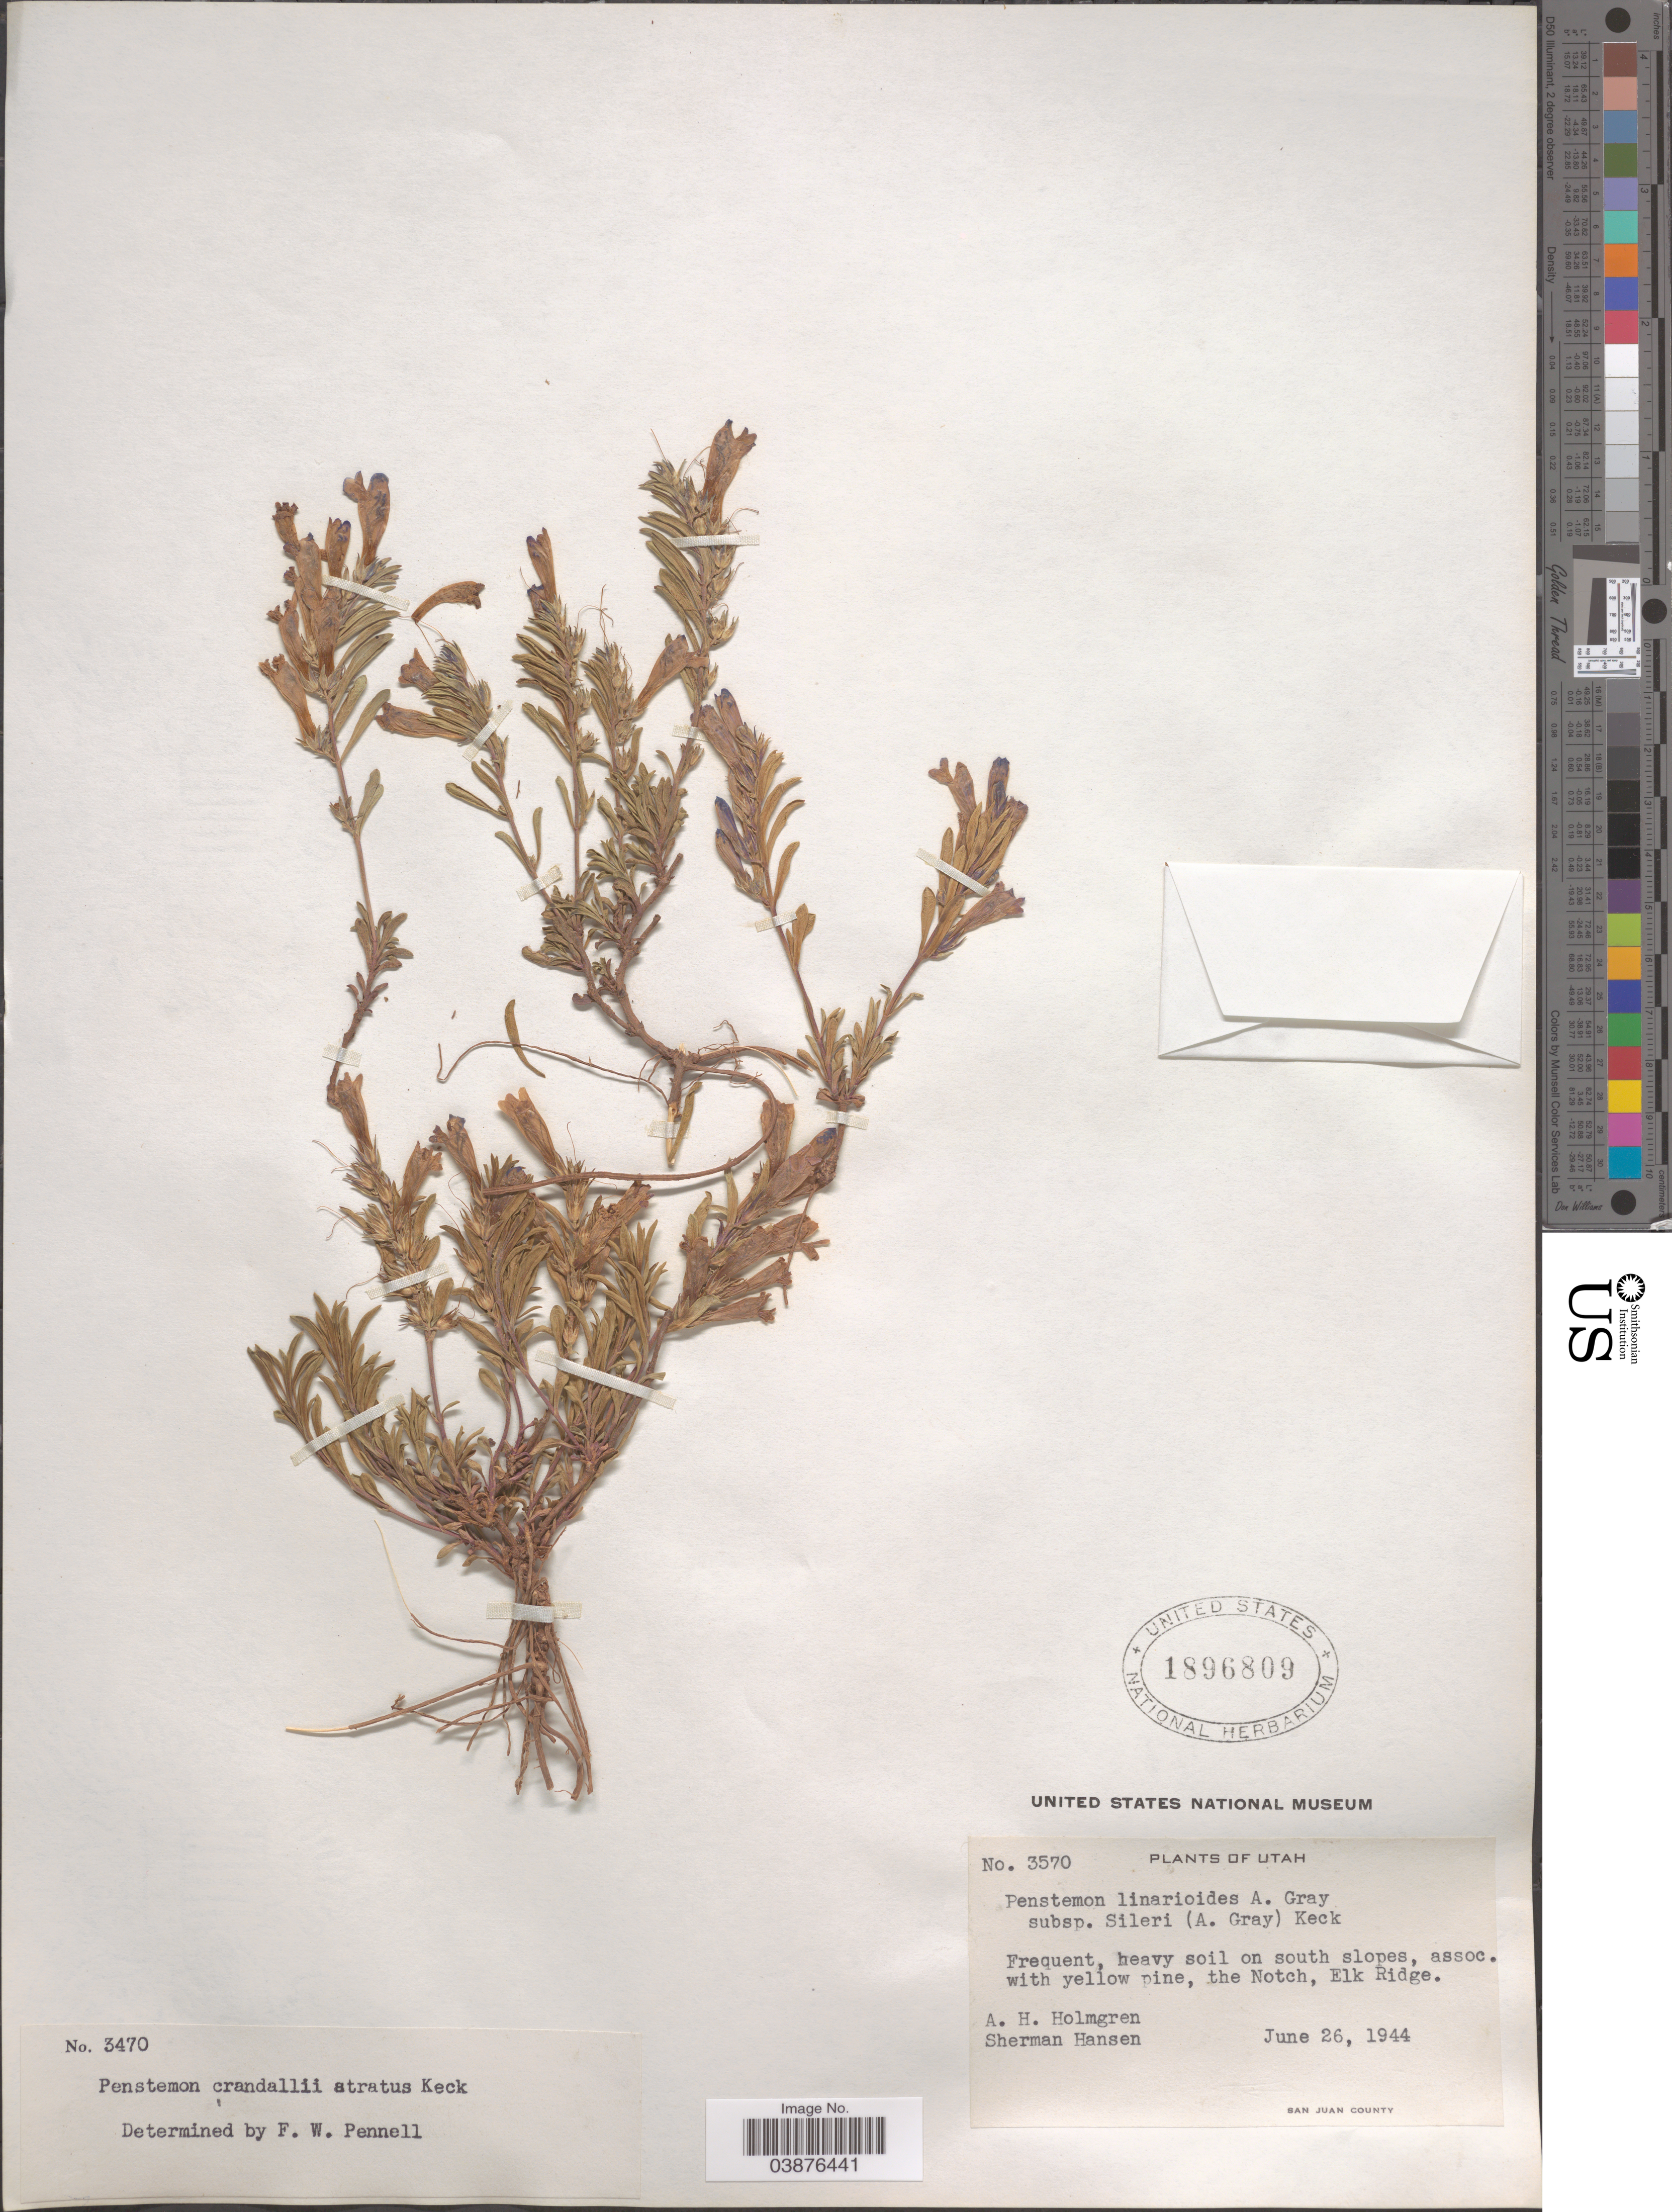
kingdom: Plantae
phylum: Tracheophyta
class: Magnoliopsida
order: Lamiales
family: Plantaginaceae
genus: Penstemon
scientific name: Penstemon linarioides subsp. sileri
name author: (A. Gray) D.D. Keck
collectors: A. H. Holmgren & S. Hansen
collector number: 3570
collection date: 1944-06-26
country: United States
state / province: Utah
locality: On south slopes. The Notch, Elk Ridge.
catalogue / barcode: US 1896809